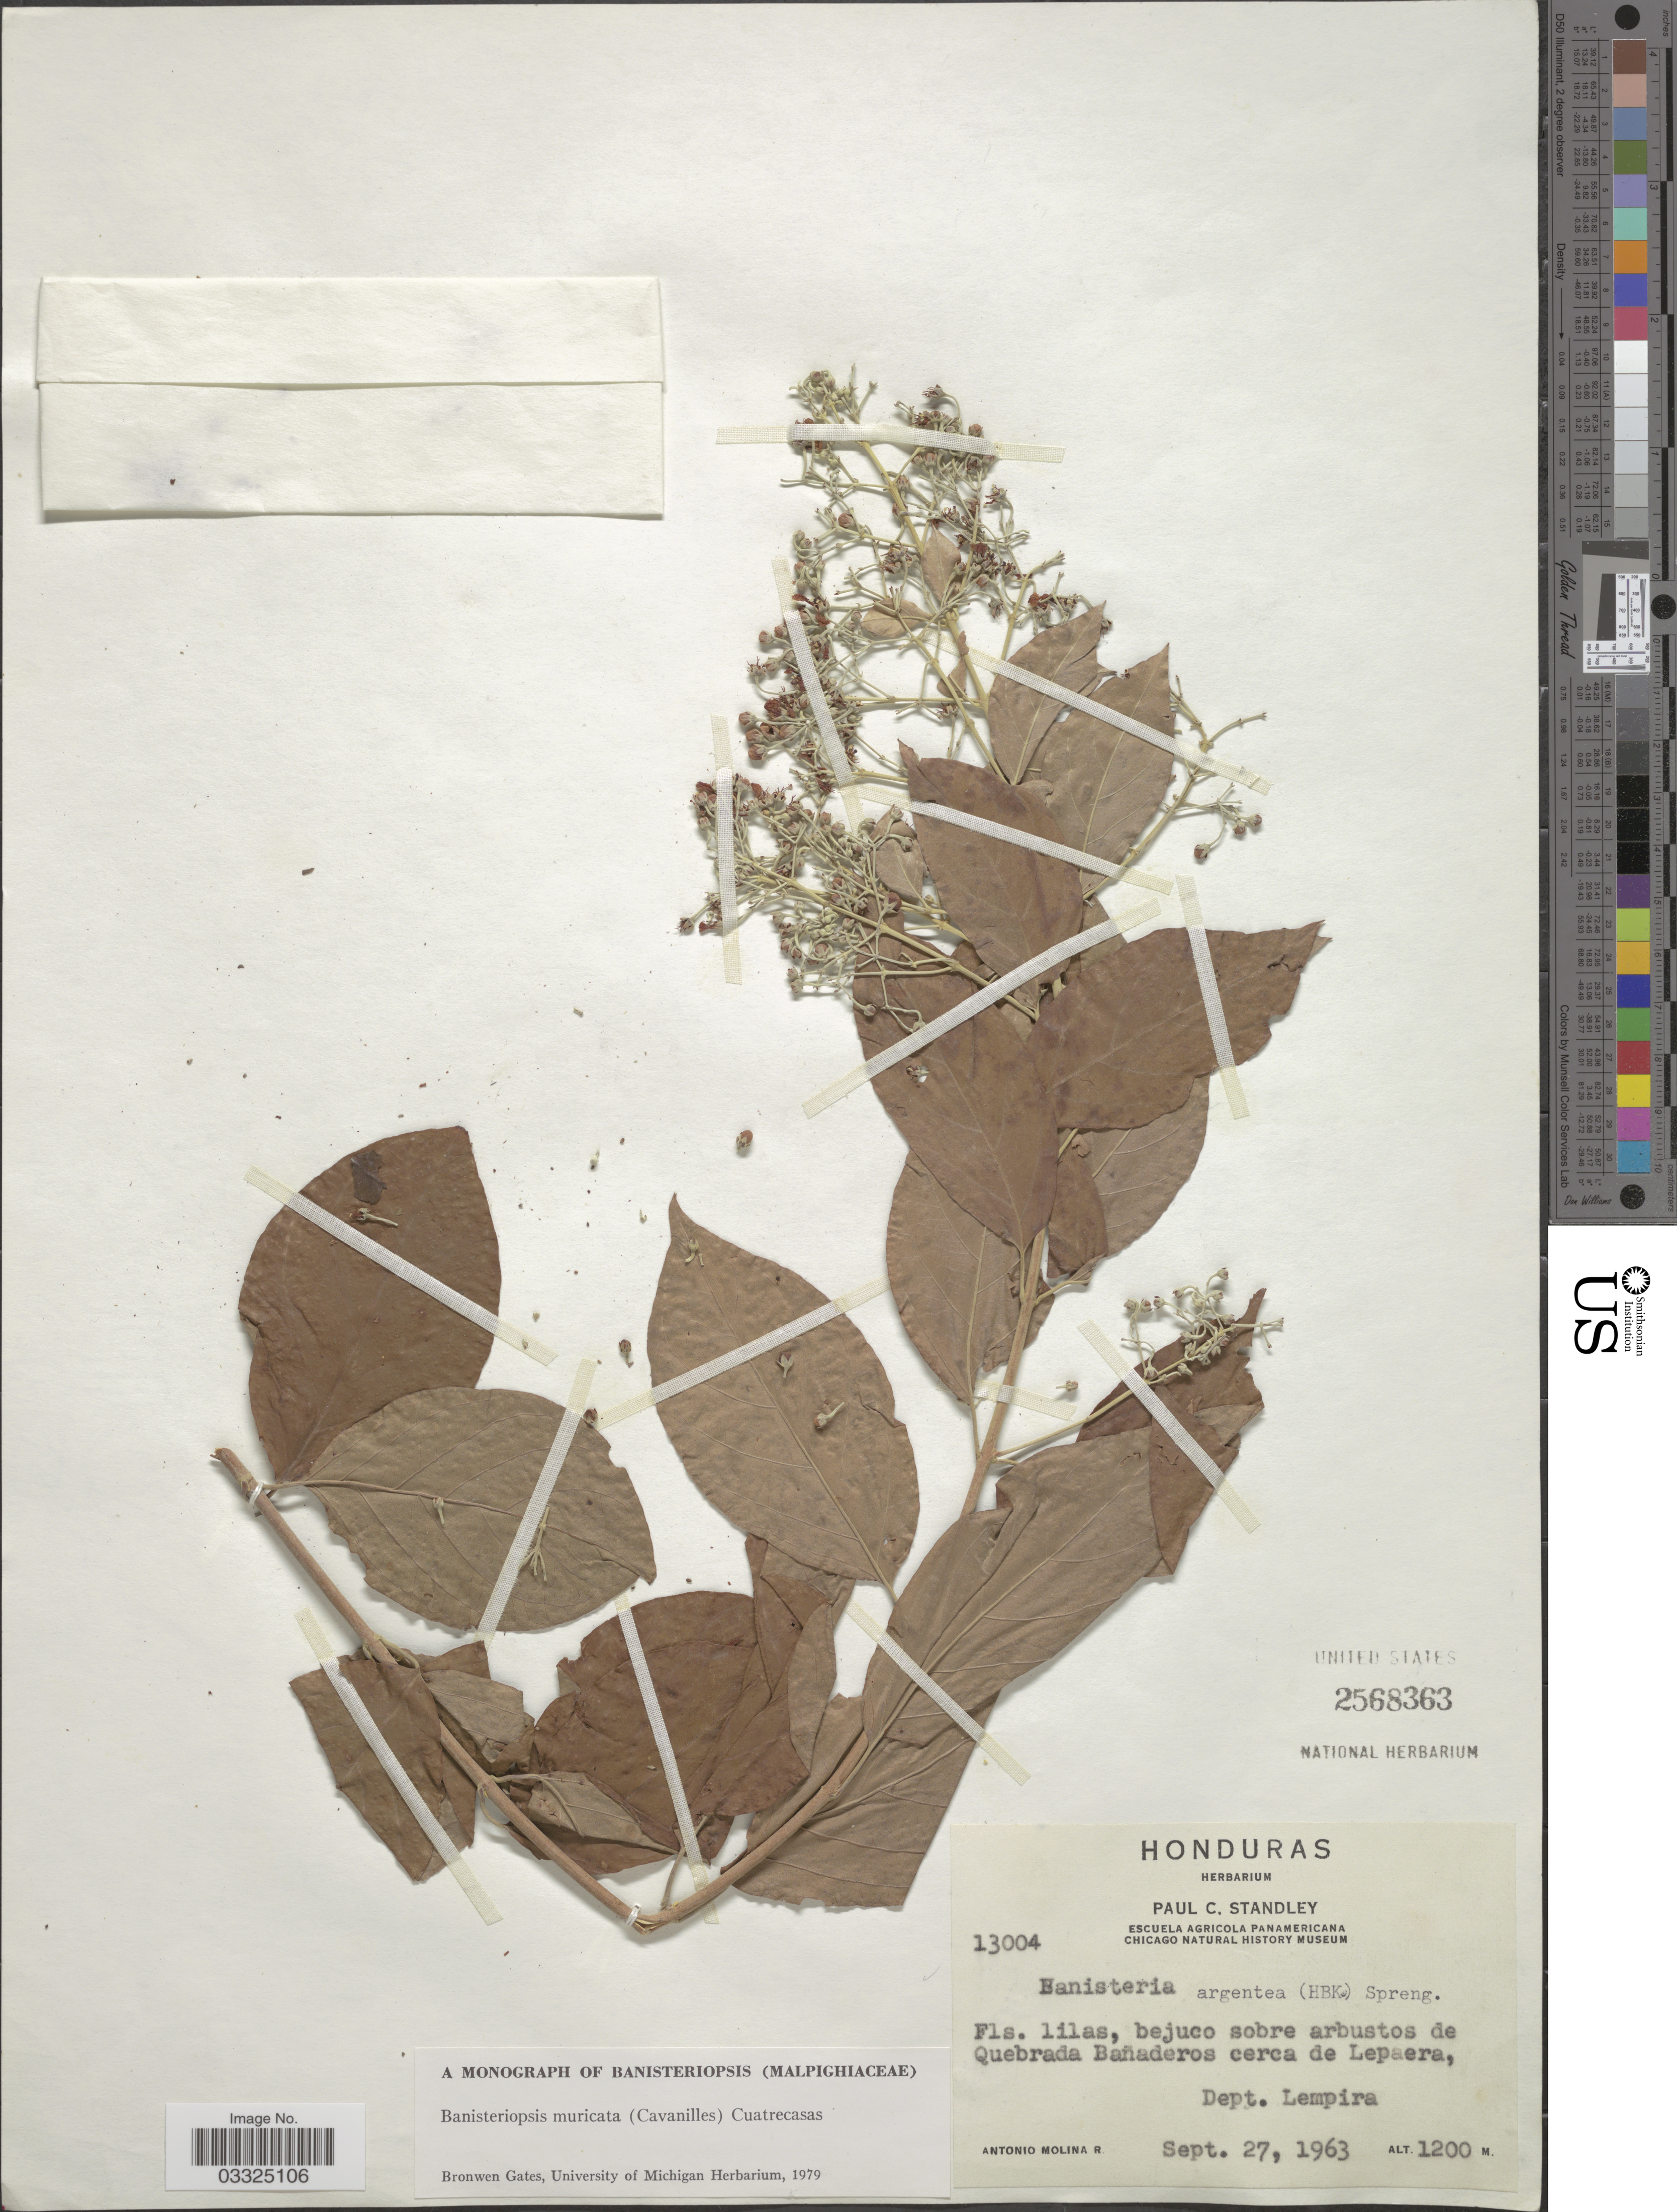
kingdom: Plantae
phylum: Tracheophyta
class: Magnoliopsida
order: Malpighiales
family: Malpighiaceae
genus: Banisteriopsis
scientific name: Banisteriopsis muricata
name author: (Cav.) Cuatrec.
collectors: A. Molina R.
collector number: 13004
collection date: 1963-09-27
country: Honduras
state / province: Lempira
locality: Bejuco sobre arbustos de Quebrada Bañaderos cerca de Lepaera, Dept. Lempira.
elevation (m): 1200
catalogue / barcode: US 2568363